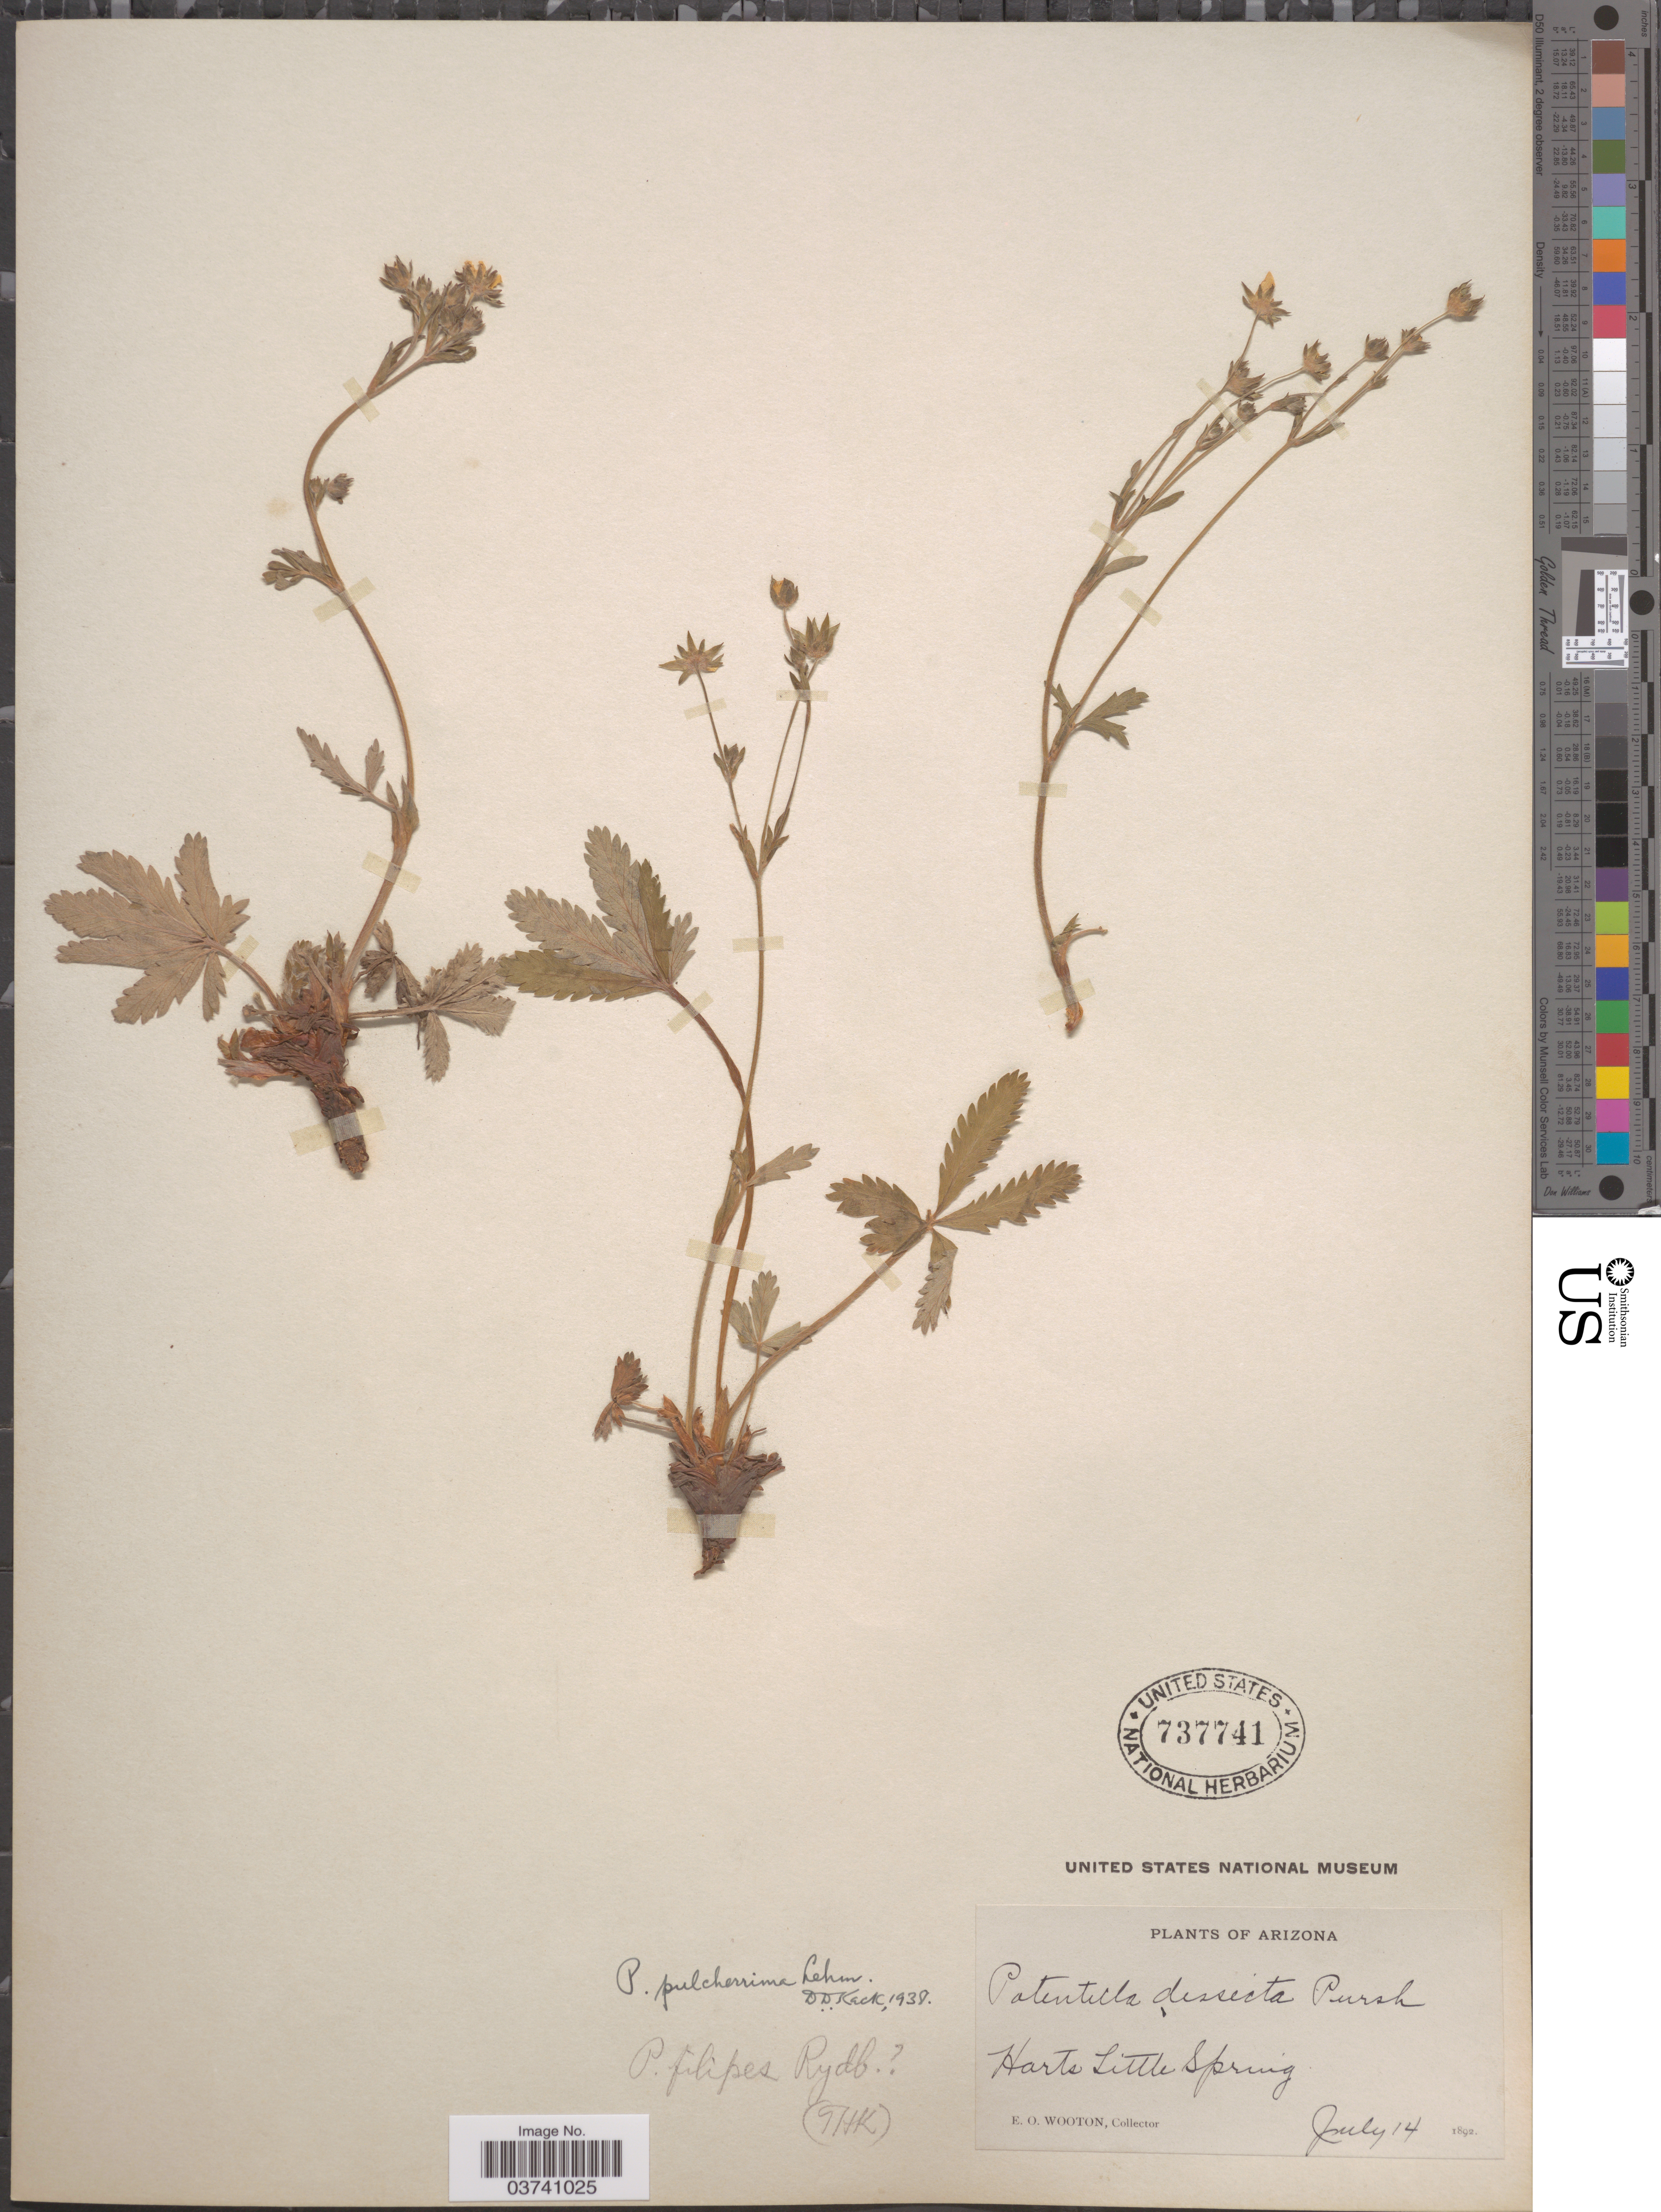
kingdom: Plantae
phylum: Tracheophyta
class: Magnoliopsida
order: Rosales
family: Rosaceae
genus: Potentilla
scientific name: Potentilla pulcherrima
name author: Lehm.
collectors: E. O. Wooton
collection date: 1892-07-14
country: United States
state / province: Arizona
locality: Harts Little Spring.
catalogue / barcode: US 737741